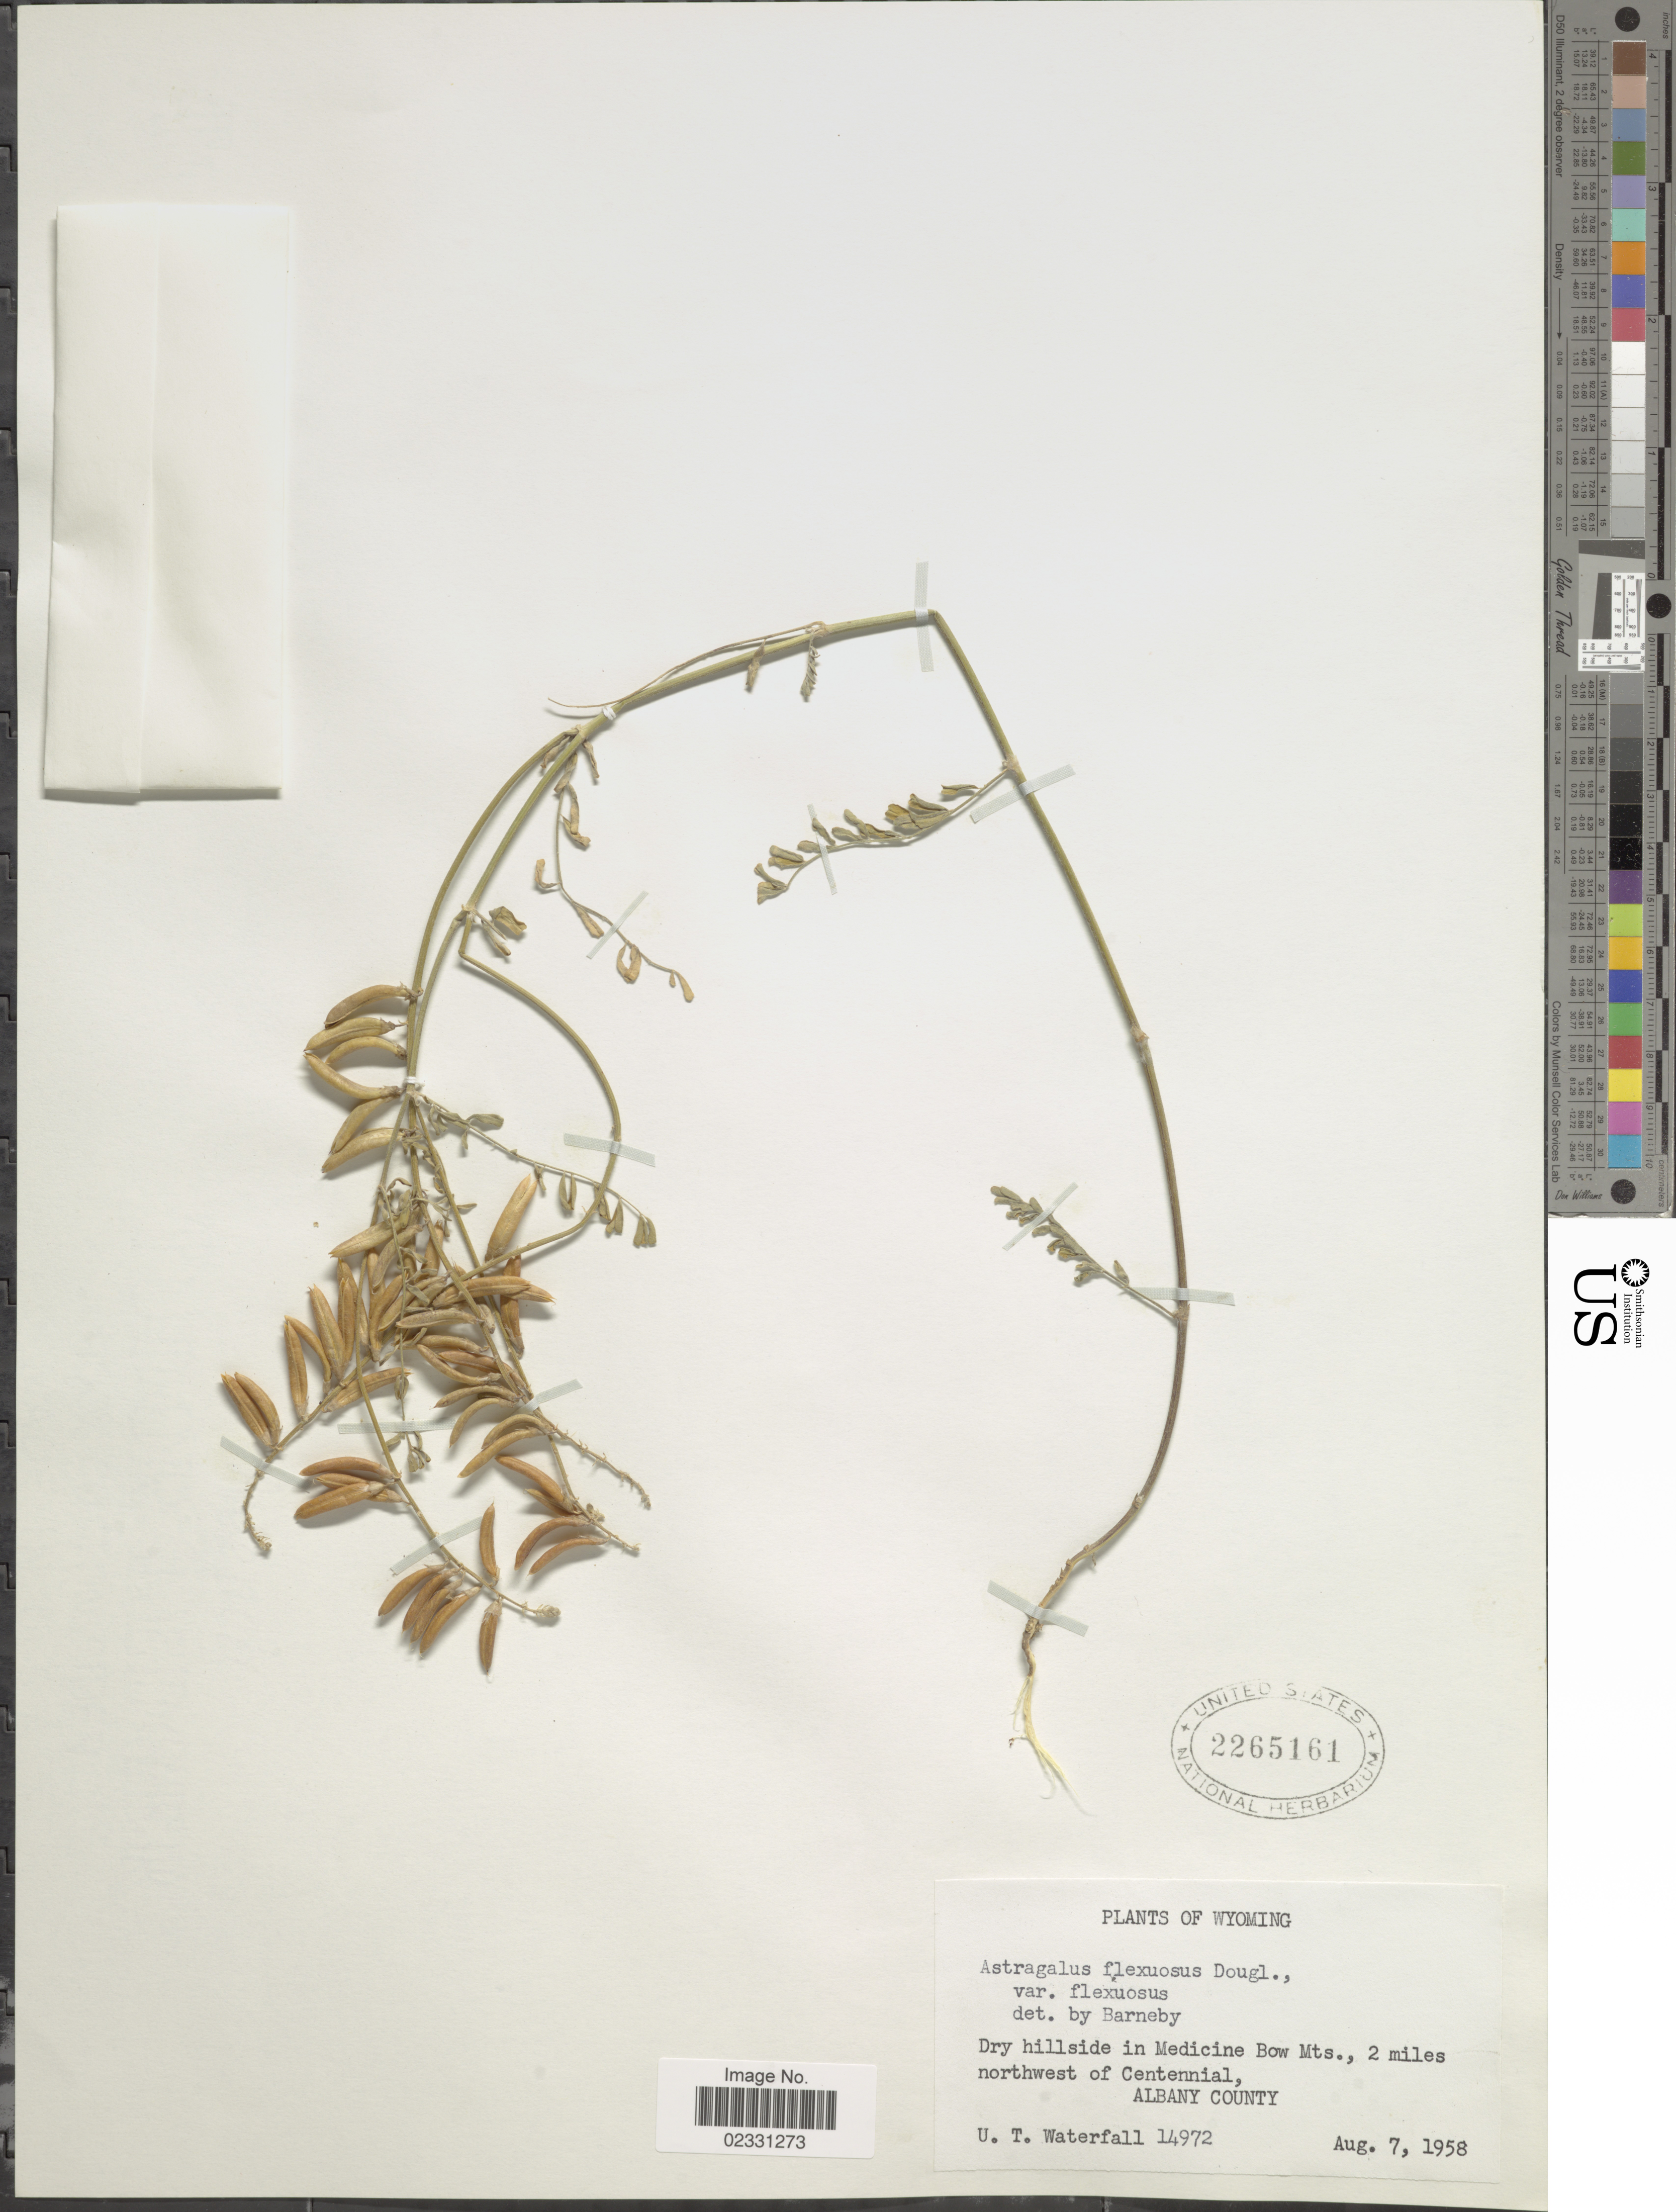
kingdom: Plantae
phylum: Tracheophyta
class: Magnoliopsida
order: Fabales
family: Fabaceae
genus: Astragalus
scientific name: Astragalus flexuosus var. flexuosus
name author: (Hook.) Douglas ex G. Don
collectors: U. T. Waterfall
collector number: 14972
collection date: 1958-08-07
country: United States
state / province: Wyoming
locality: Dry hillside in Medicine Bow Mts. 2 miles northwest of Centennial, Albany County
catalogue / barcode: US 2265161